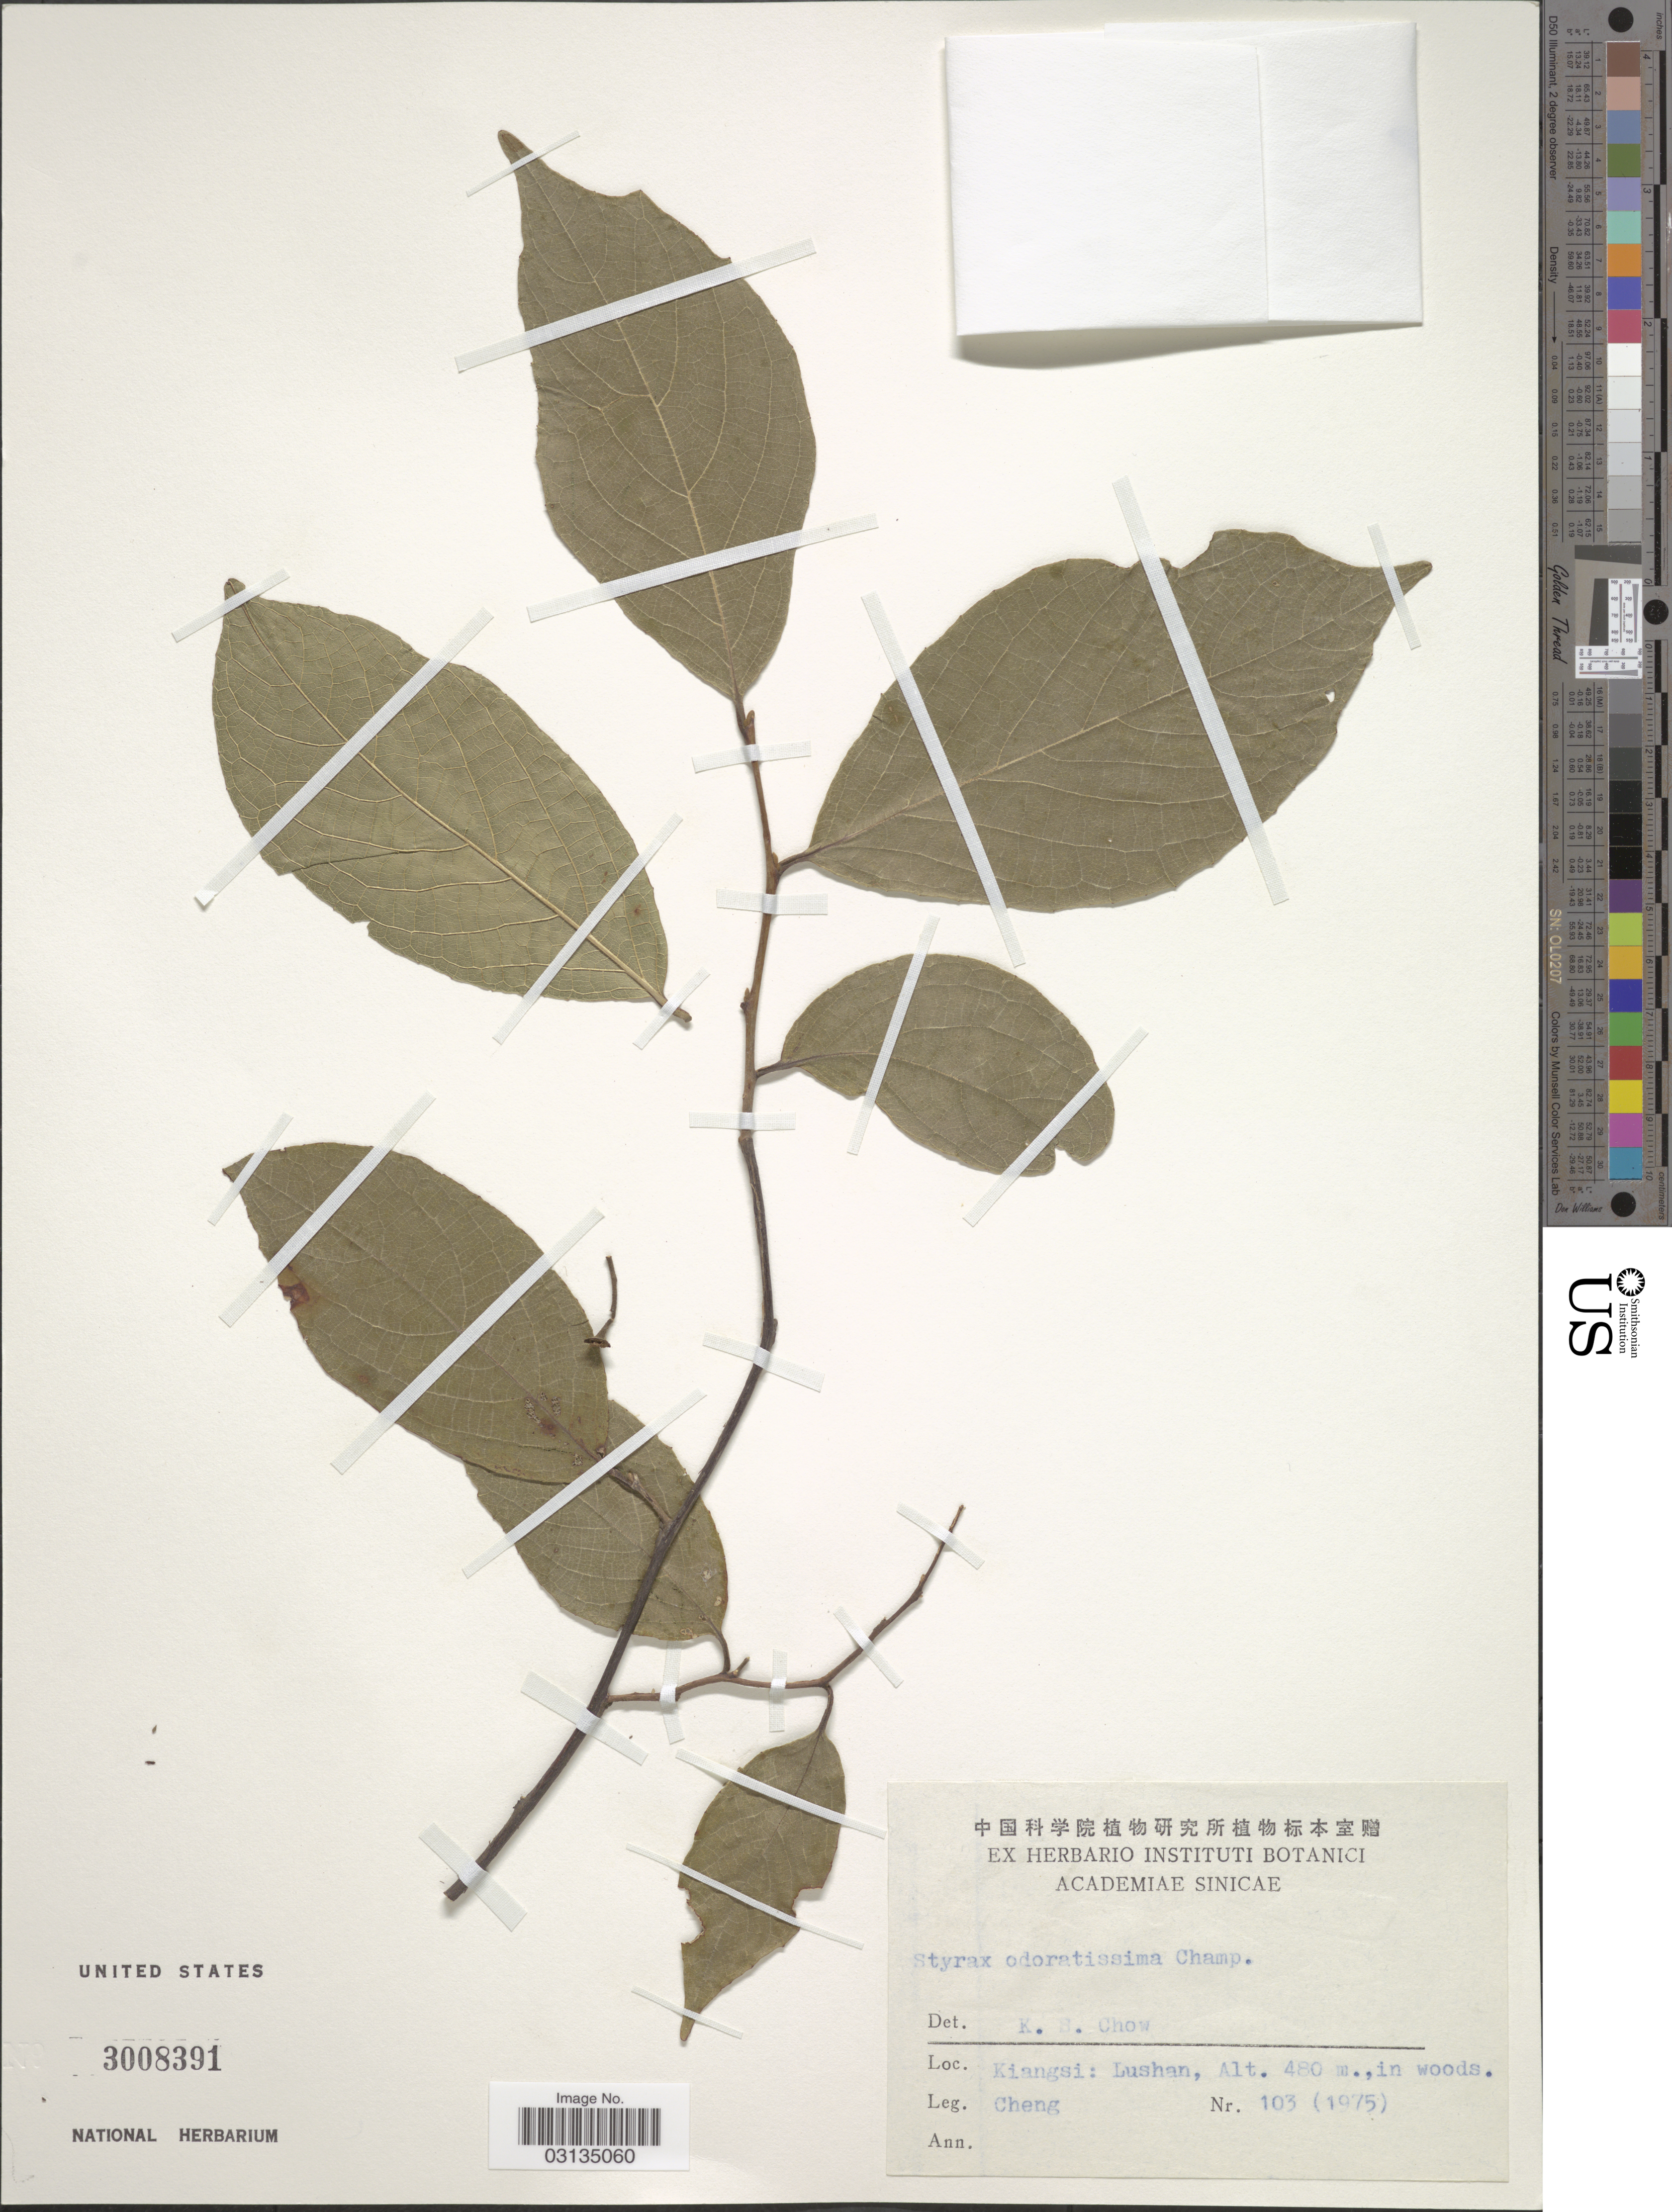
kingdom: Plantae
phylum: Tracheophyta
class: Magnoliopsida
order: Ericales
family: Styracaceae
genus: Styrax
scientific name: Styrax odoratissimus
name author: Champ. ex Benth.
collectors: -. Cheng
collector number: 103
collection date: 1975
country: China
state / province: Jiangxi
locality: Kiangsi: Lushan, in woods.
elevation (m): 480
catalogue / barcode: US 3008391